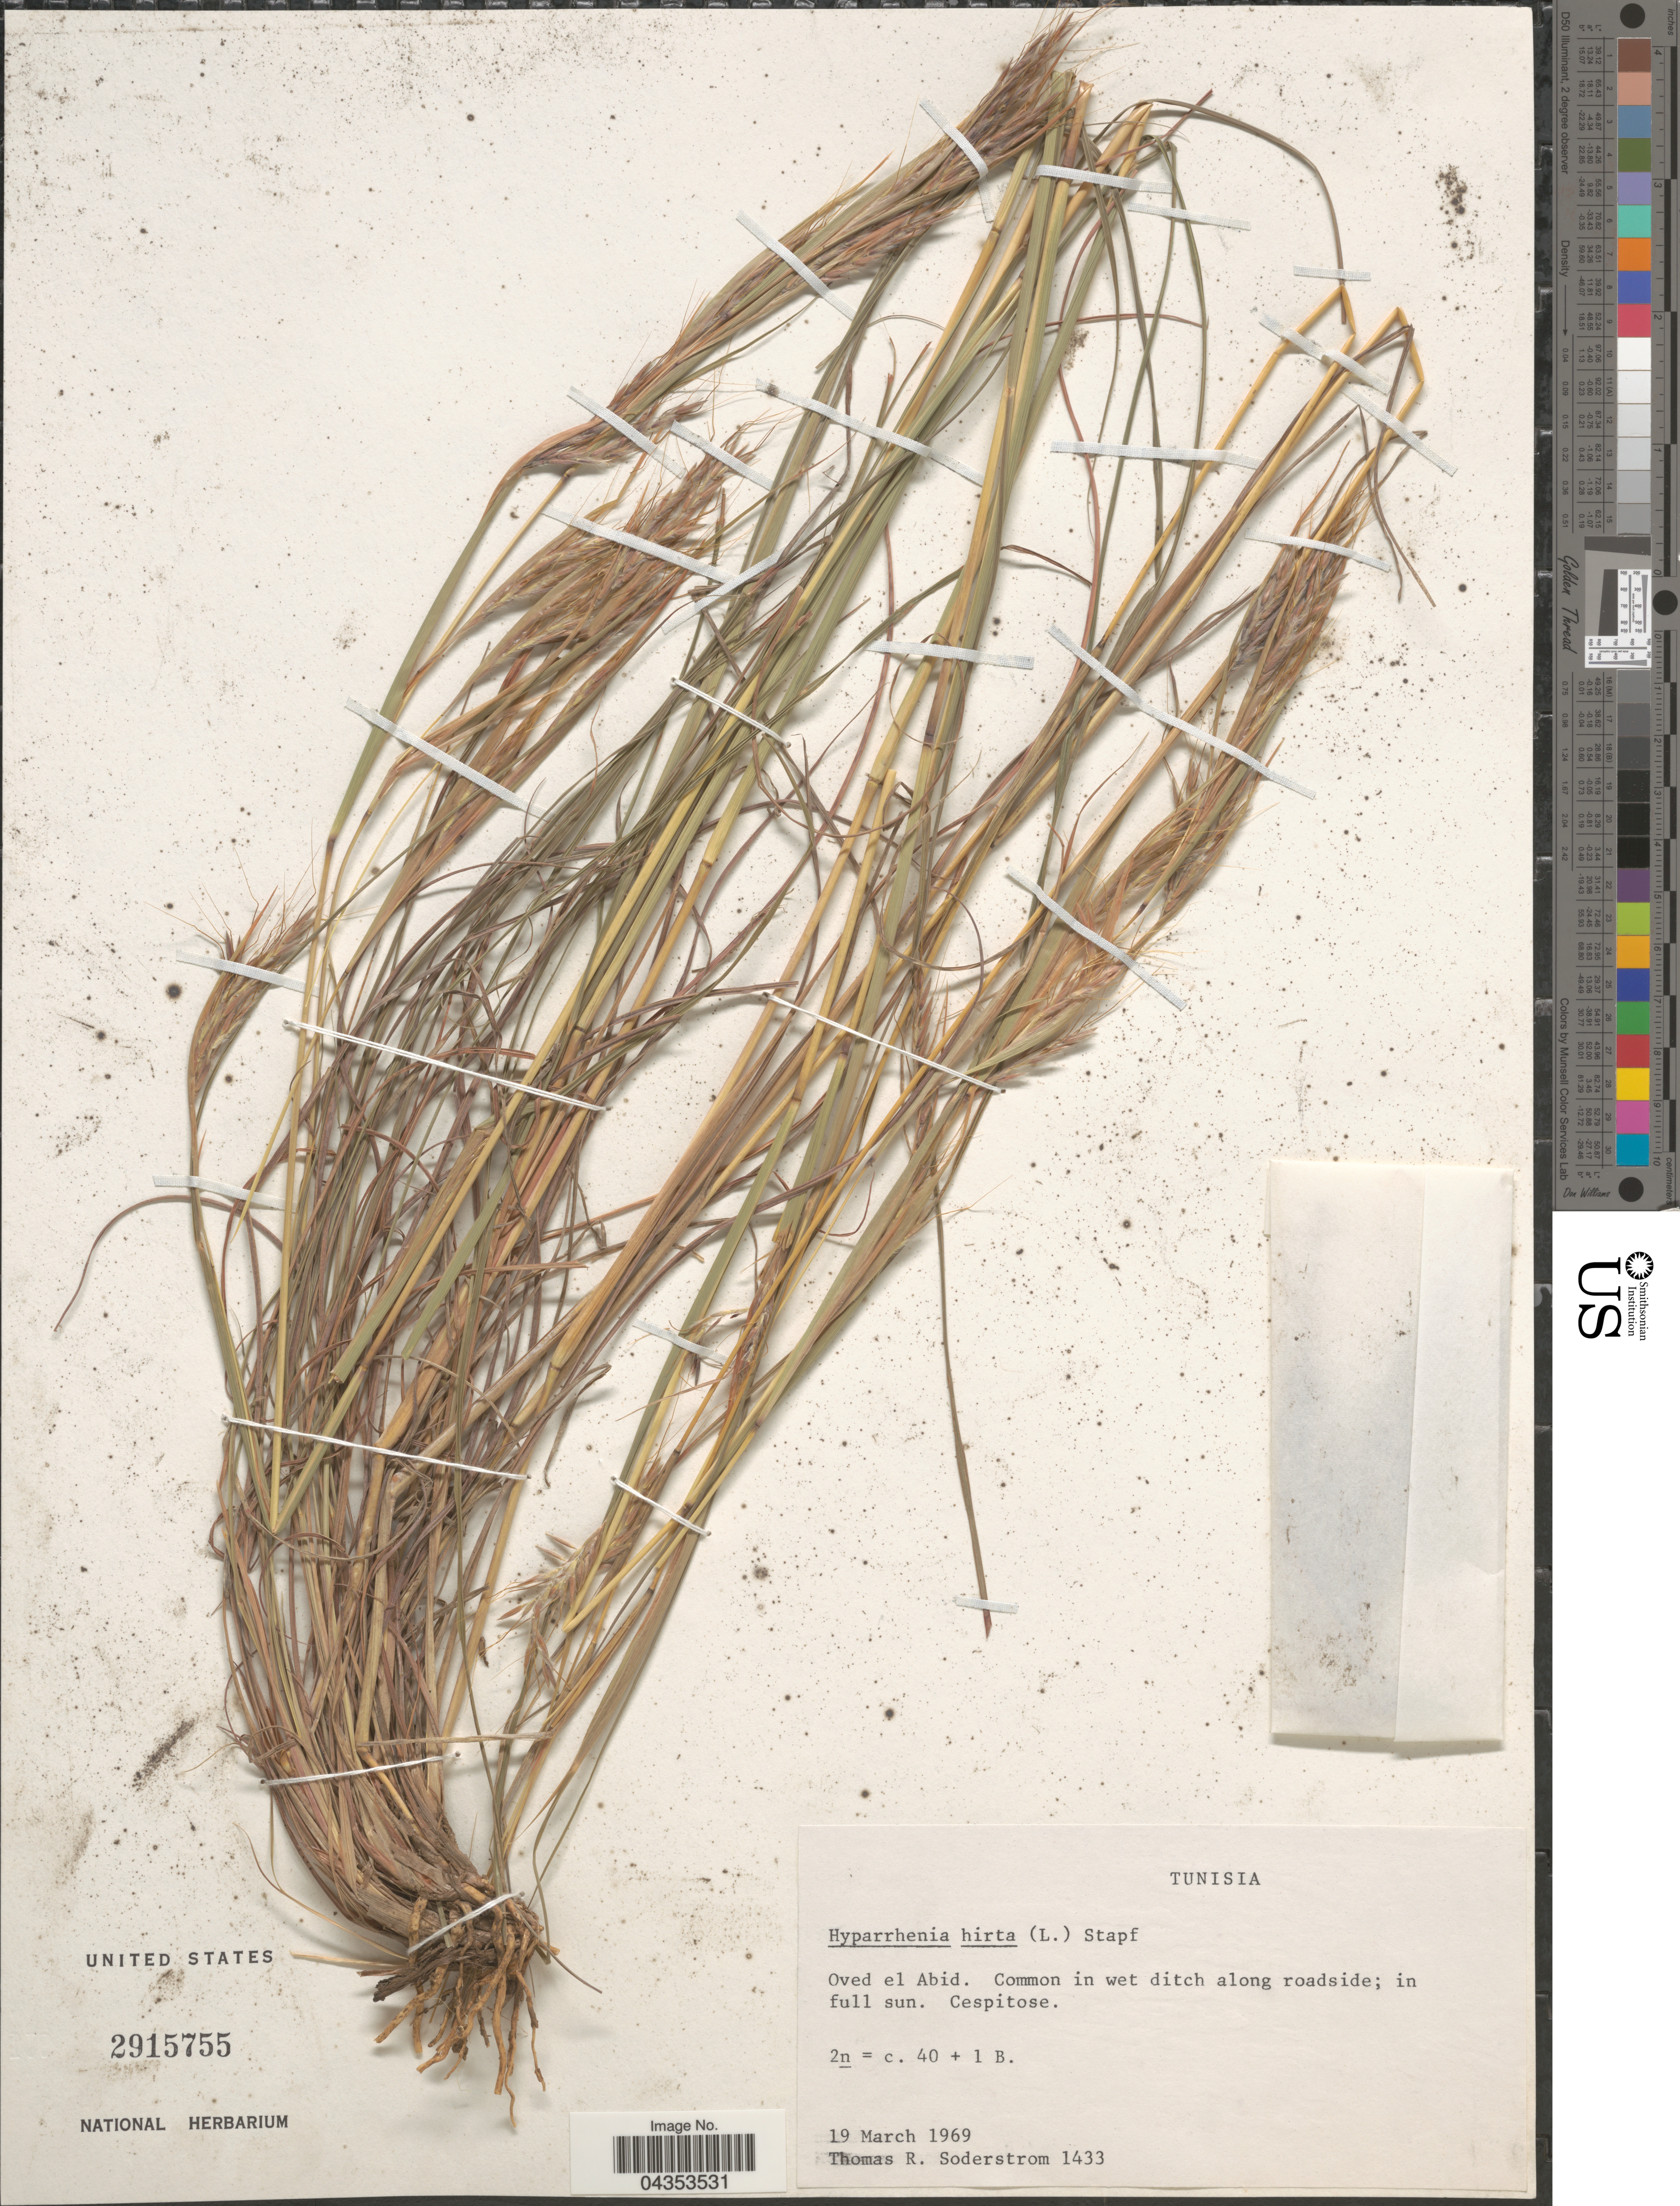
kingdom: Plantae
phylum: Tracheophyta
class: Liliopsida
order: Poales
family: Poaceae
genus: Hyparrhenia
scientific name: Hyparrhenia hirta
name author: (L.) Stapf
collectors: T. R. Soderstrom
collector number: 1433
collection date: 1969-03-19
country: Tunisia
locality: Oved el Abid. Common in wet ditch along roadside.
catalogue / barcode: US 2915755